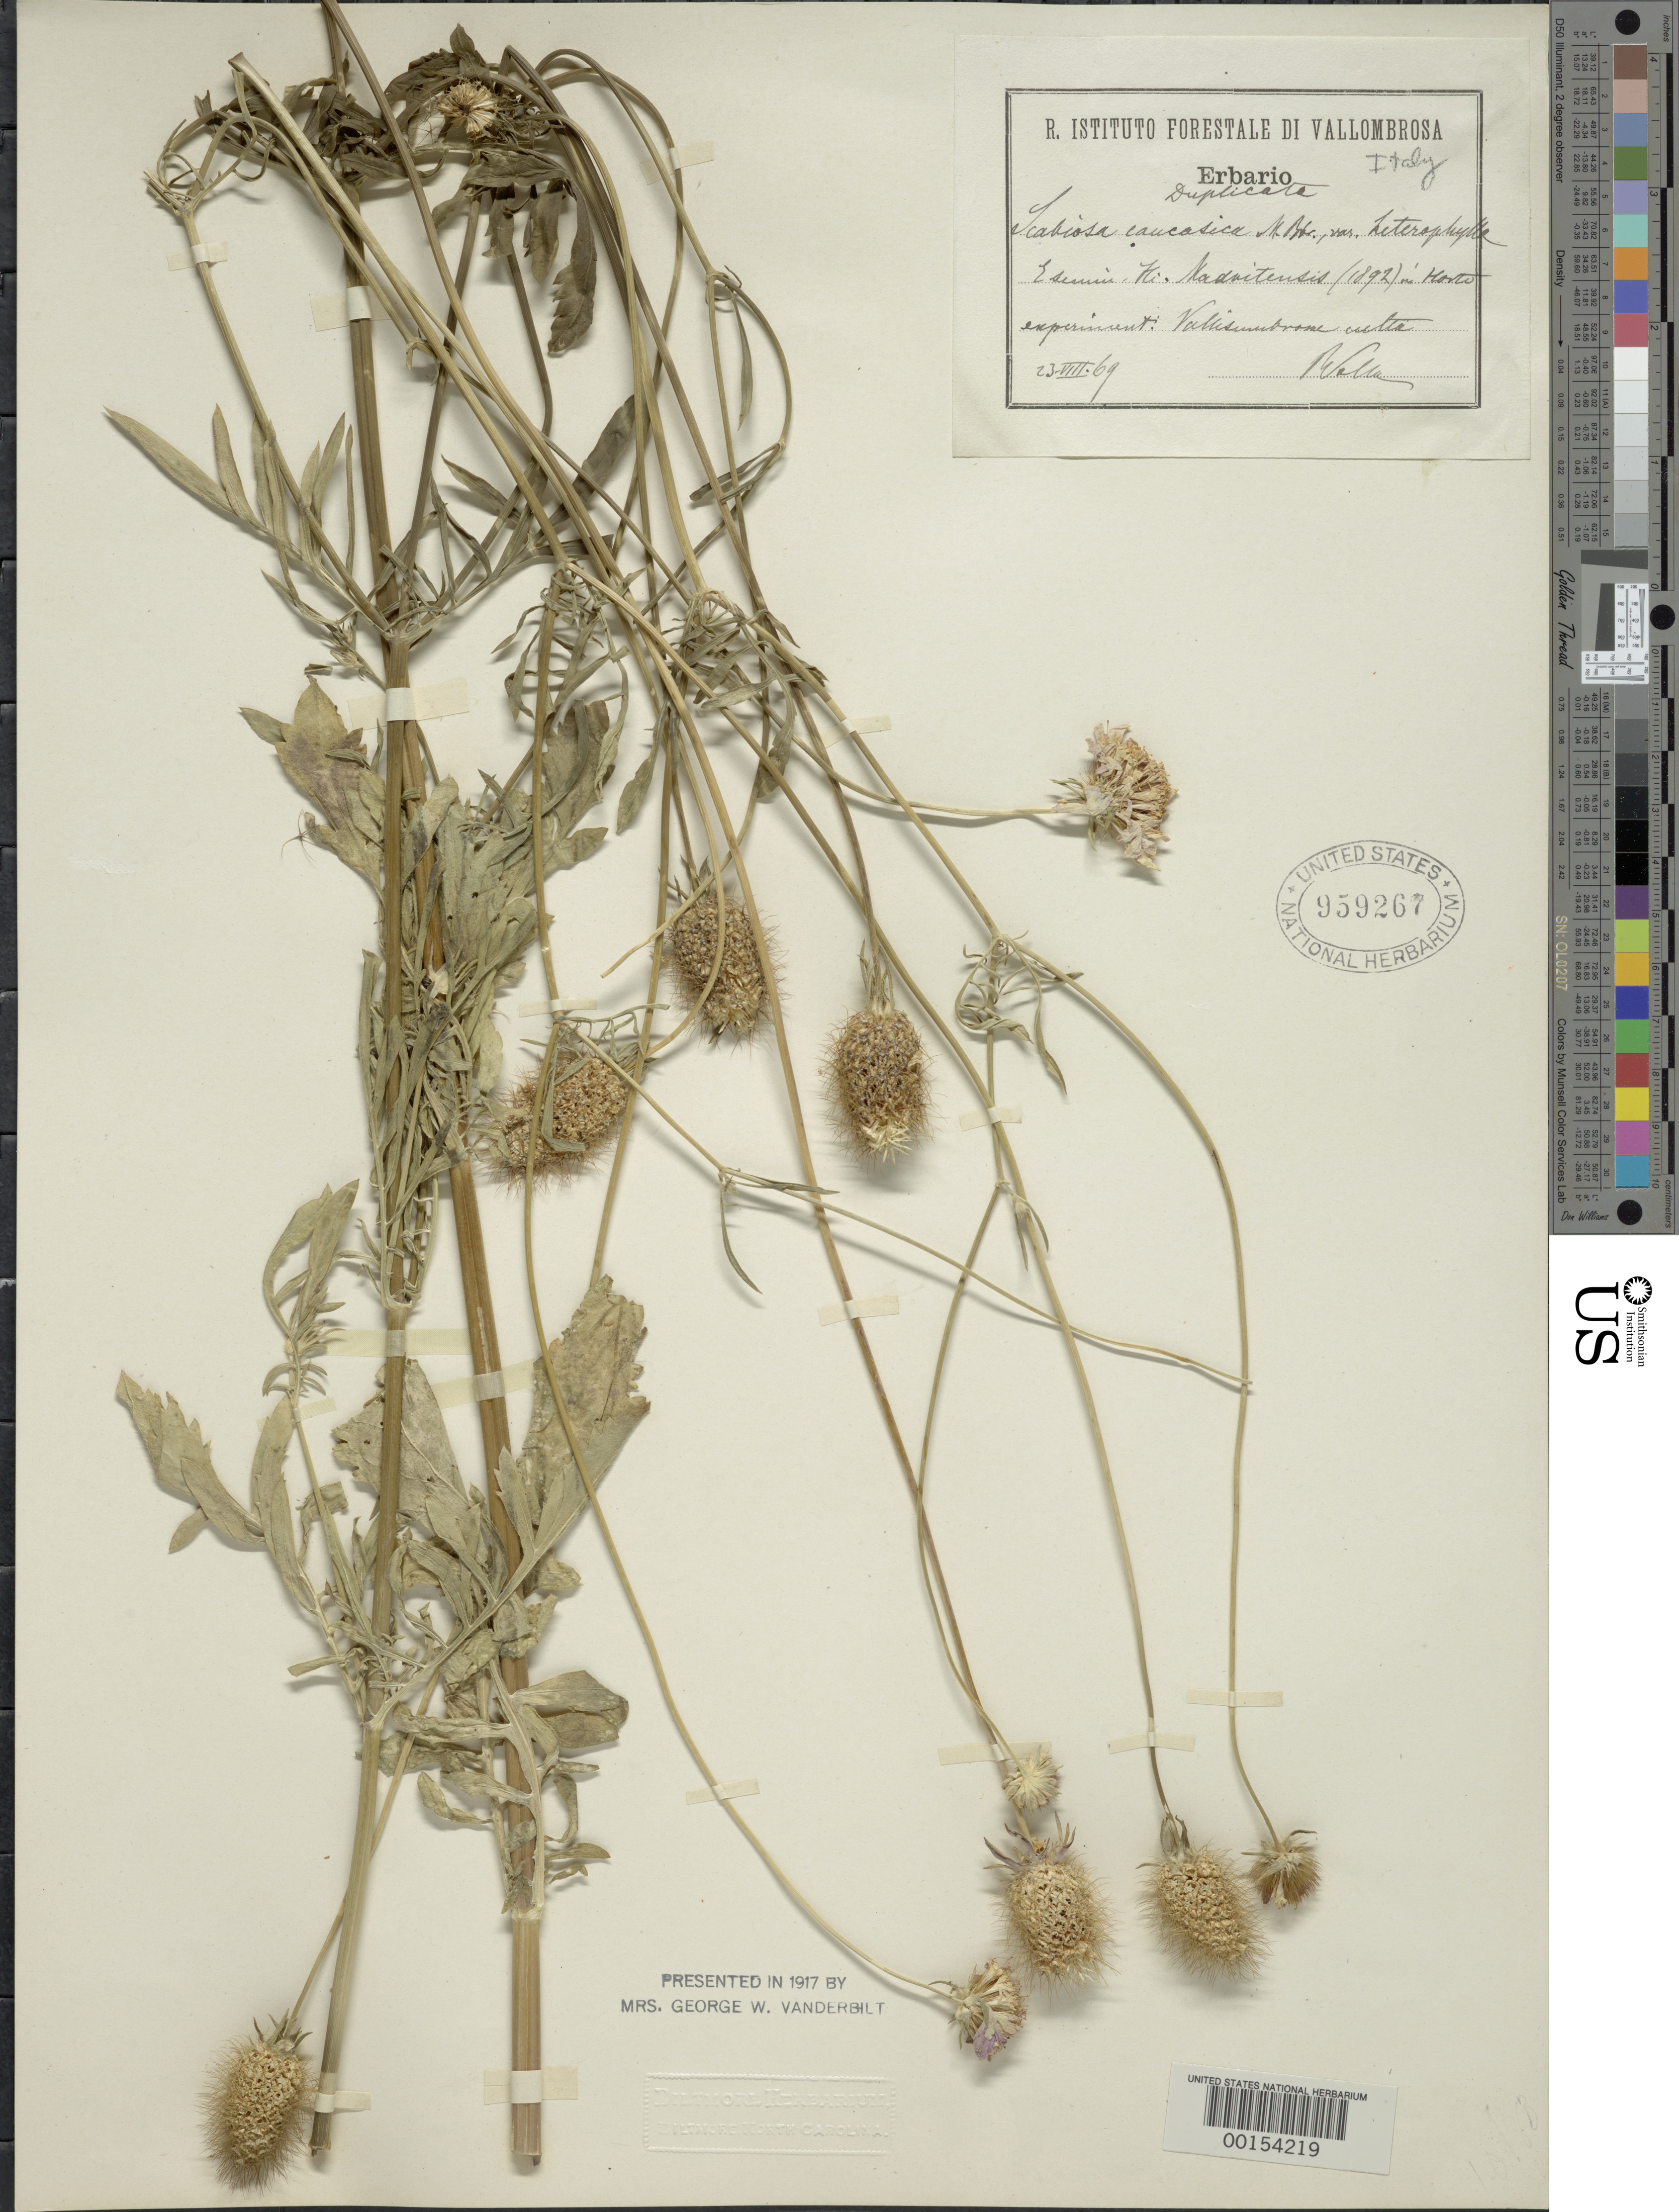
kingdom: Plantae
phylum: Tracheophyta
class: Magnoliopsida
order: Dipsacales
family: Caprifoliaceae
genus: Scabiosa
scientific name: Scabiosa caucasica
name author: M. Bieb.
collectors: P. Valla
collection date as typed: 23 Aug 1869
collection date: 1869-08-23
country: Italy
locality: Vallombrosa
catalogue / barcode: US 959267